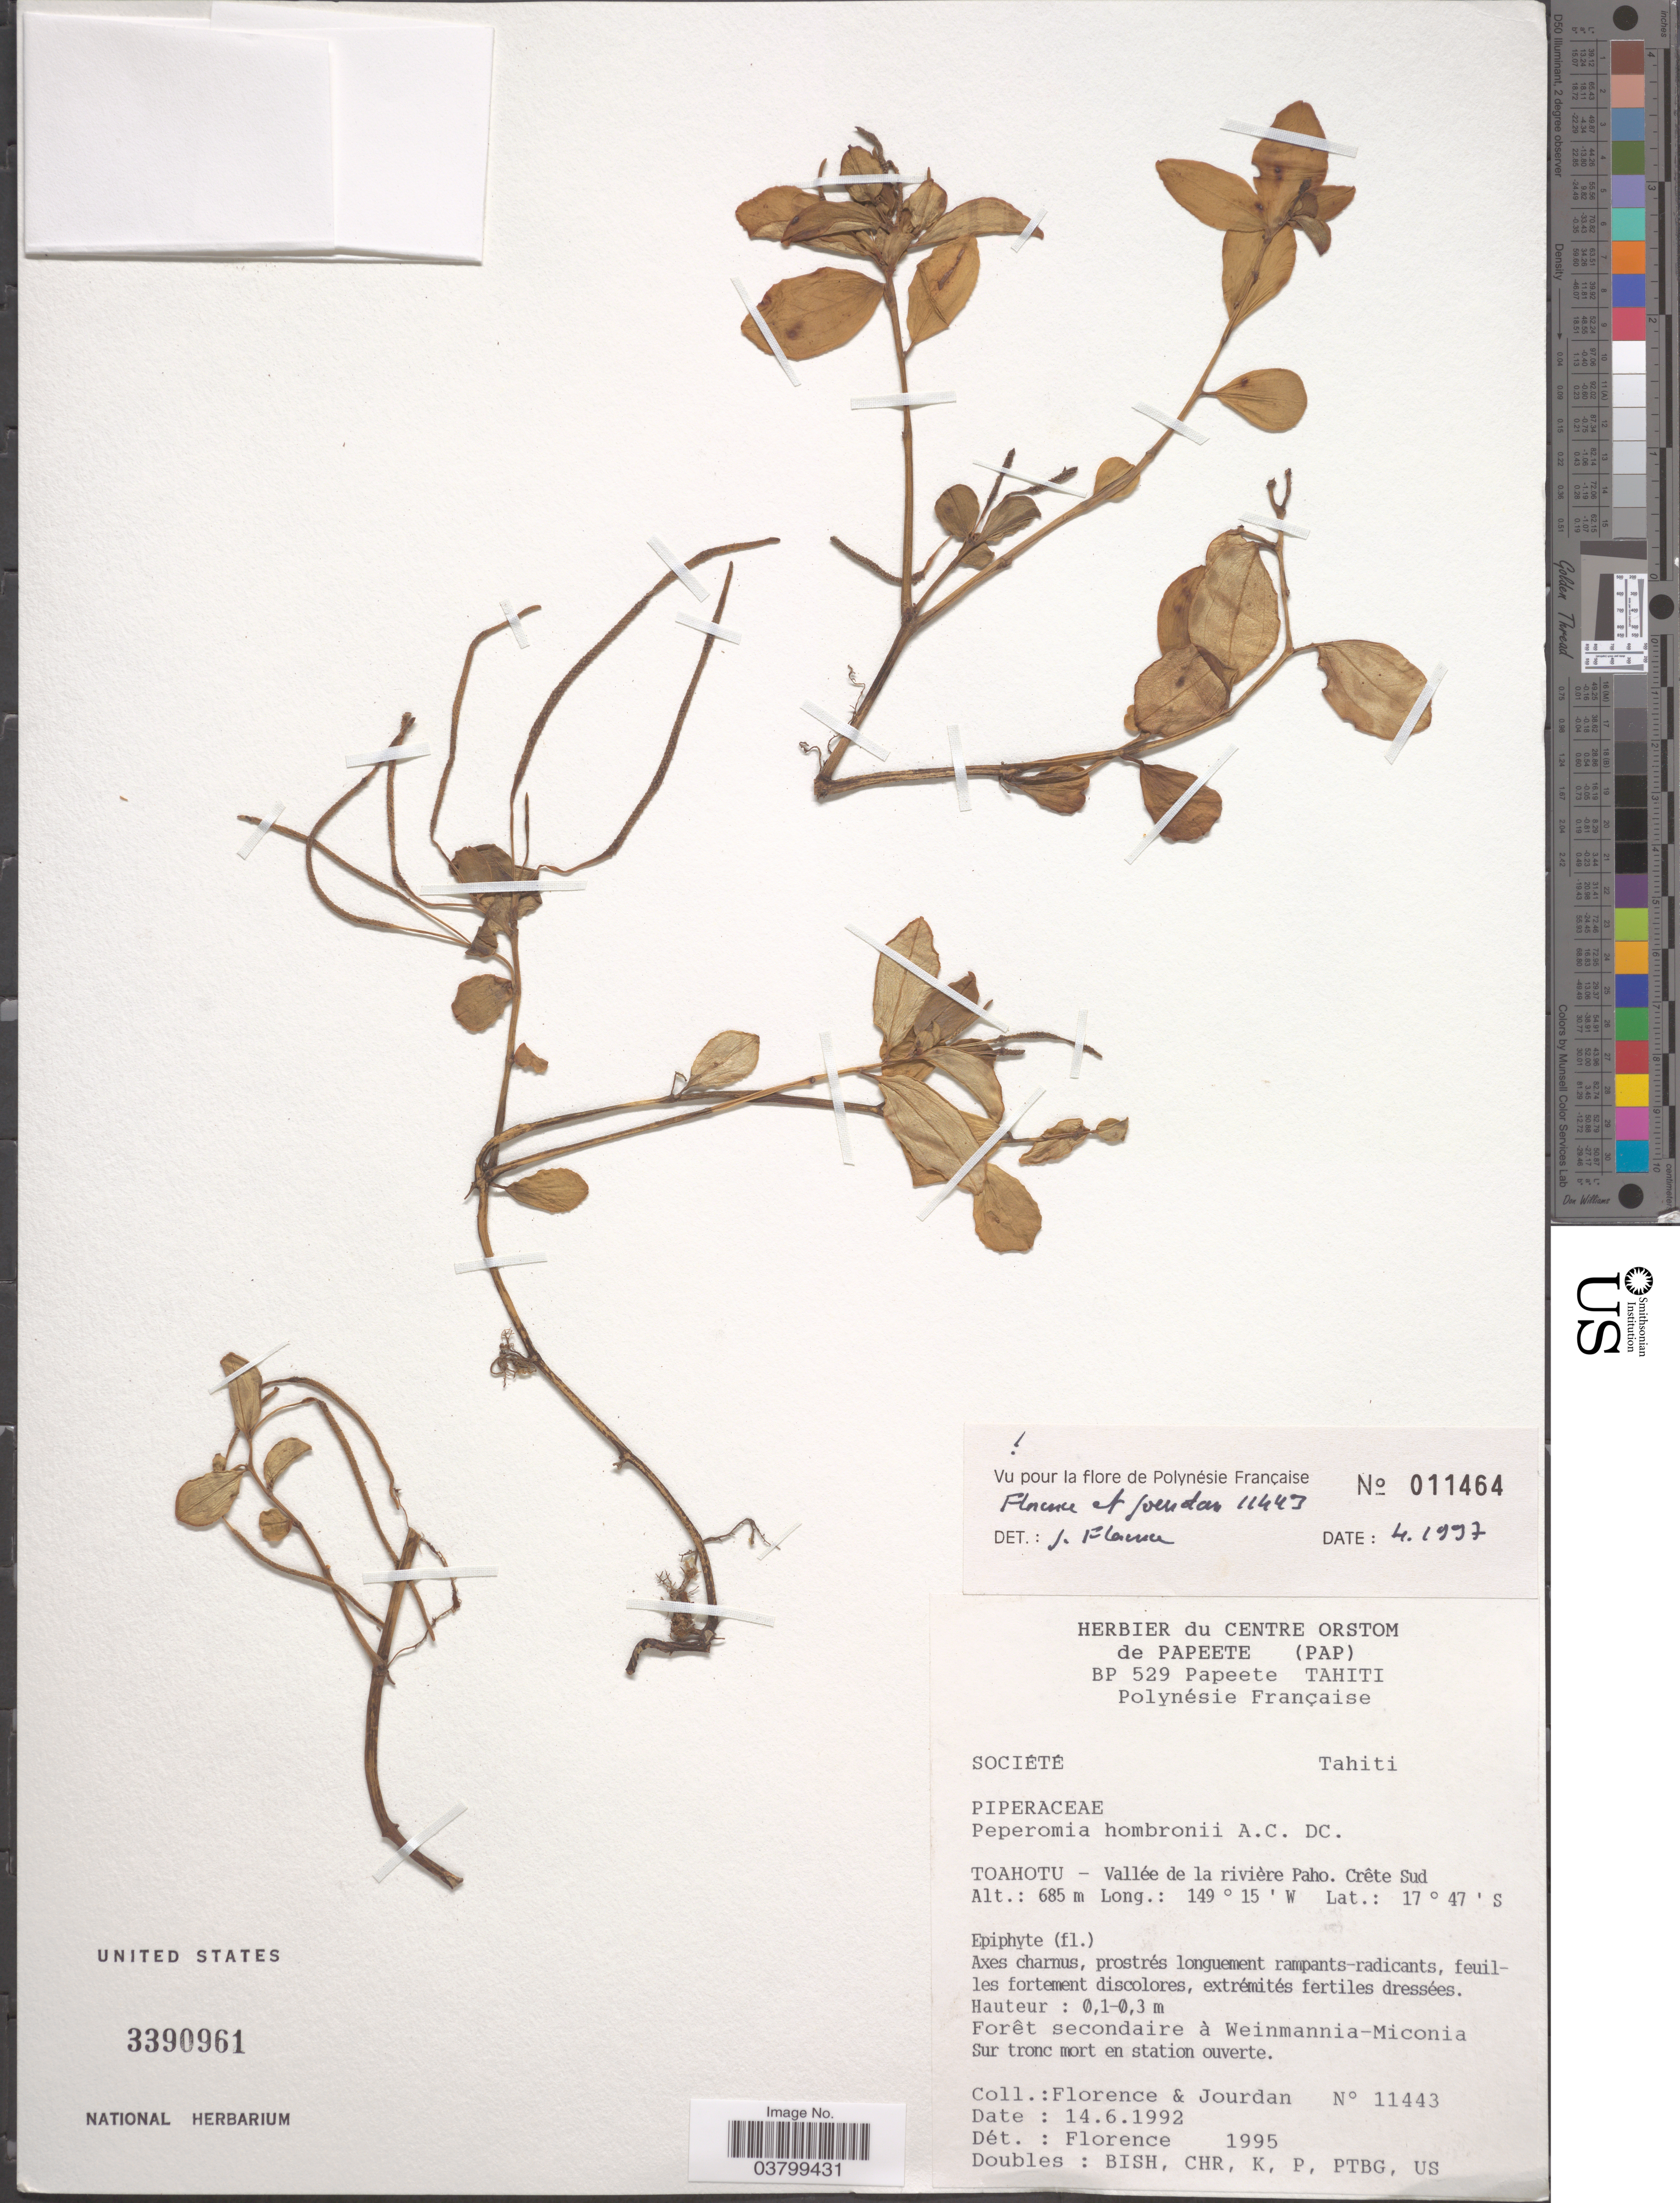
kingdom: Plantae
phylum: Tracheophyta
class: Magnoliopsida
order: Piperales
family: Piperaceae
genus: Peperomia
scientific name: Peperomia hombronii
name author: C. DC.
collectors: -. Florence & Jourdan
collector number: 11443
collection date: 1992-06-14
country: French Polynesia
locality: Sociéte. Tahiti. Toahotu - Vallée de la rivière Paho. Crête Sud.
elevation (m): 685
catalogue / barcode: US 3390961